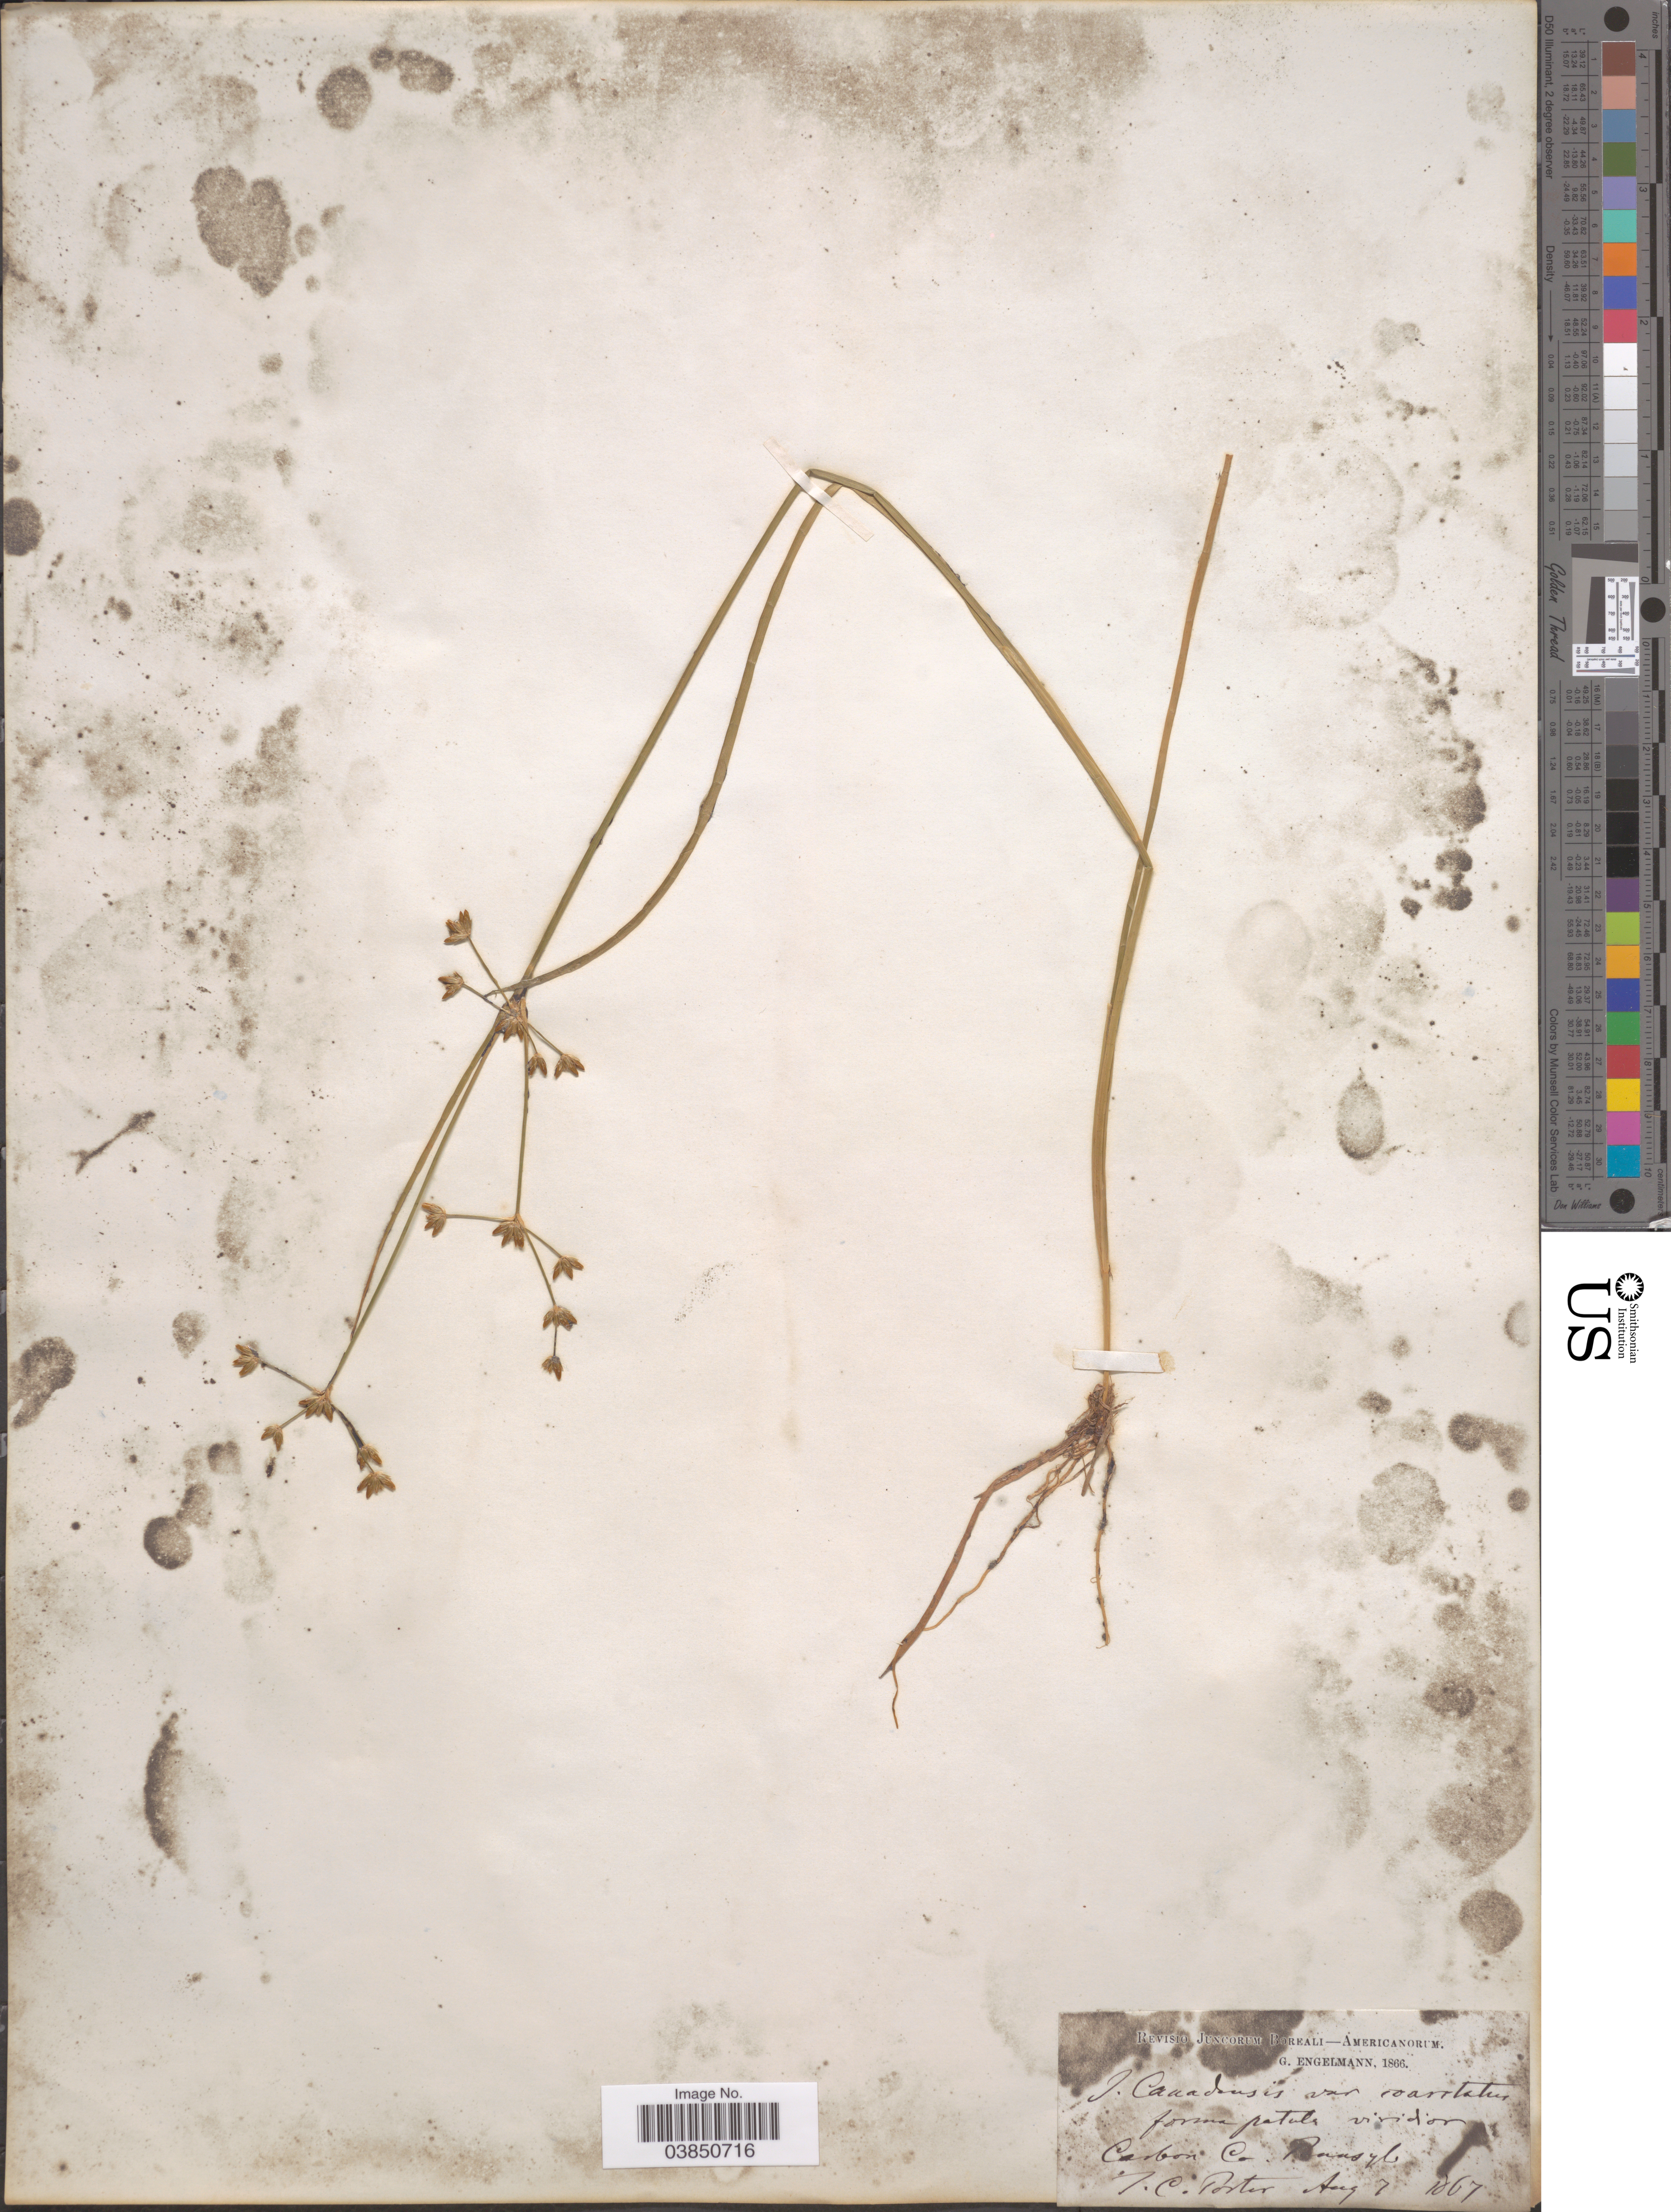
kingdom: Plantae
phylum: Tracheophyta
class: Liliopsida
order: Poales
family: Juncaceae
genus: Juncus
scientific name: Juncus brevicaudatus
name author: (Engelm.) Fernald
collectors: T. Porter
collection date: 1867-08-07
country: United States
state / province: Pennsylvania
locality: Carbon Co.